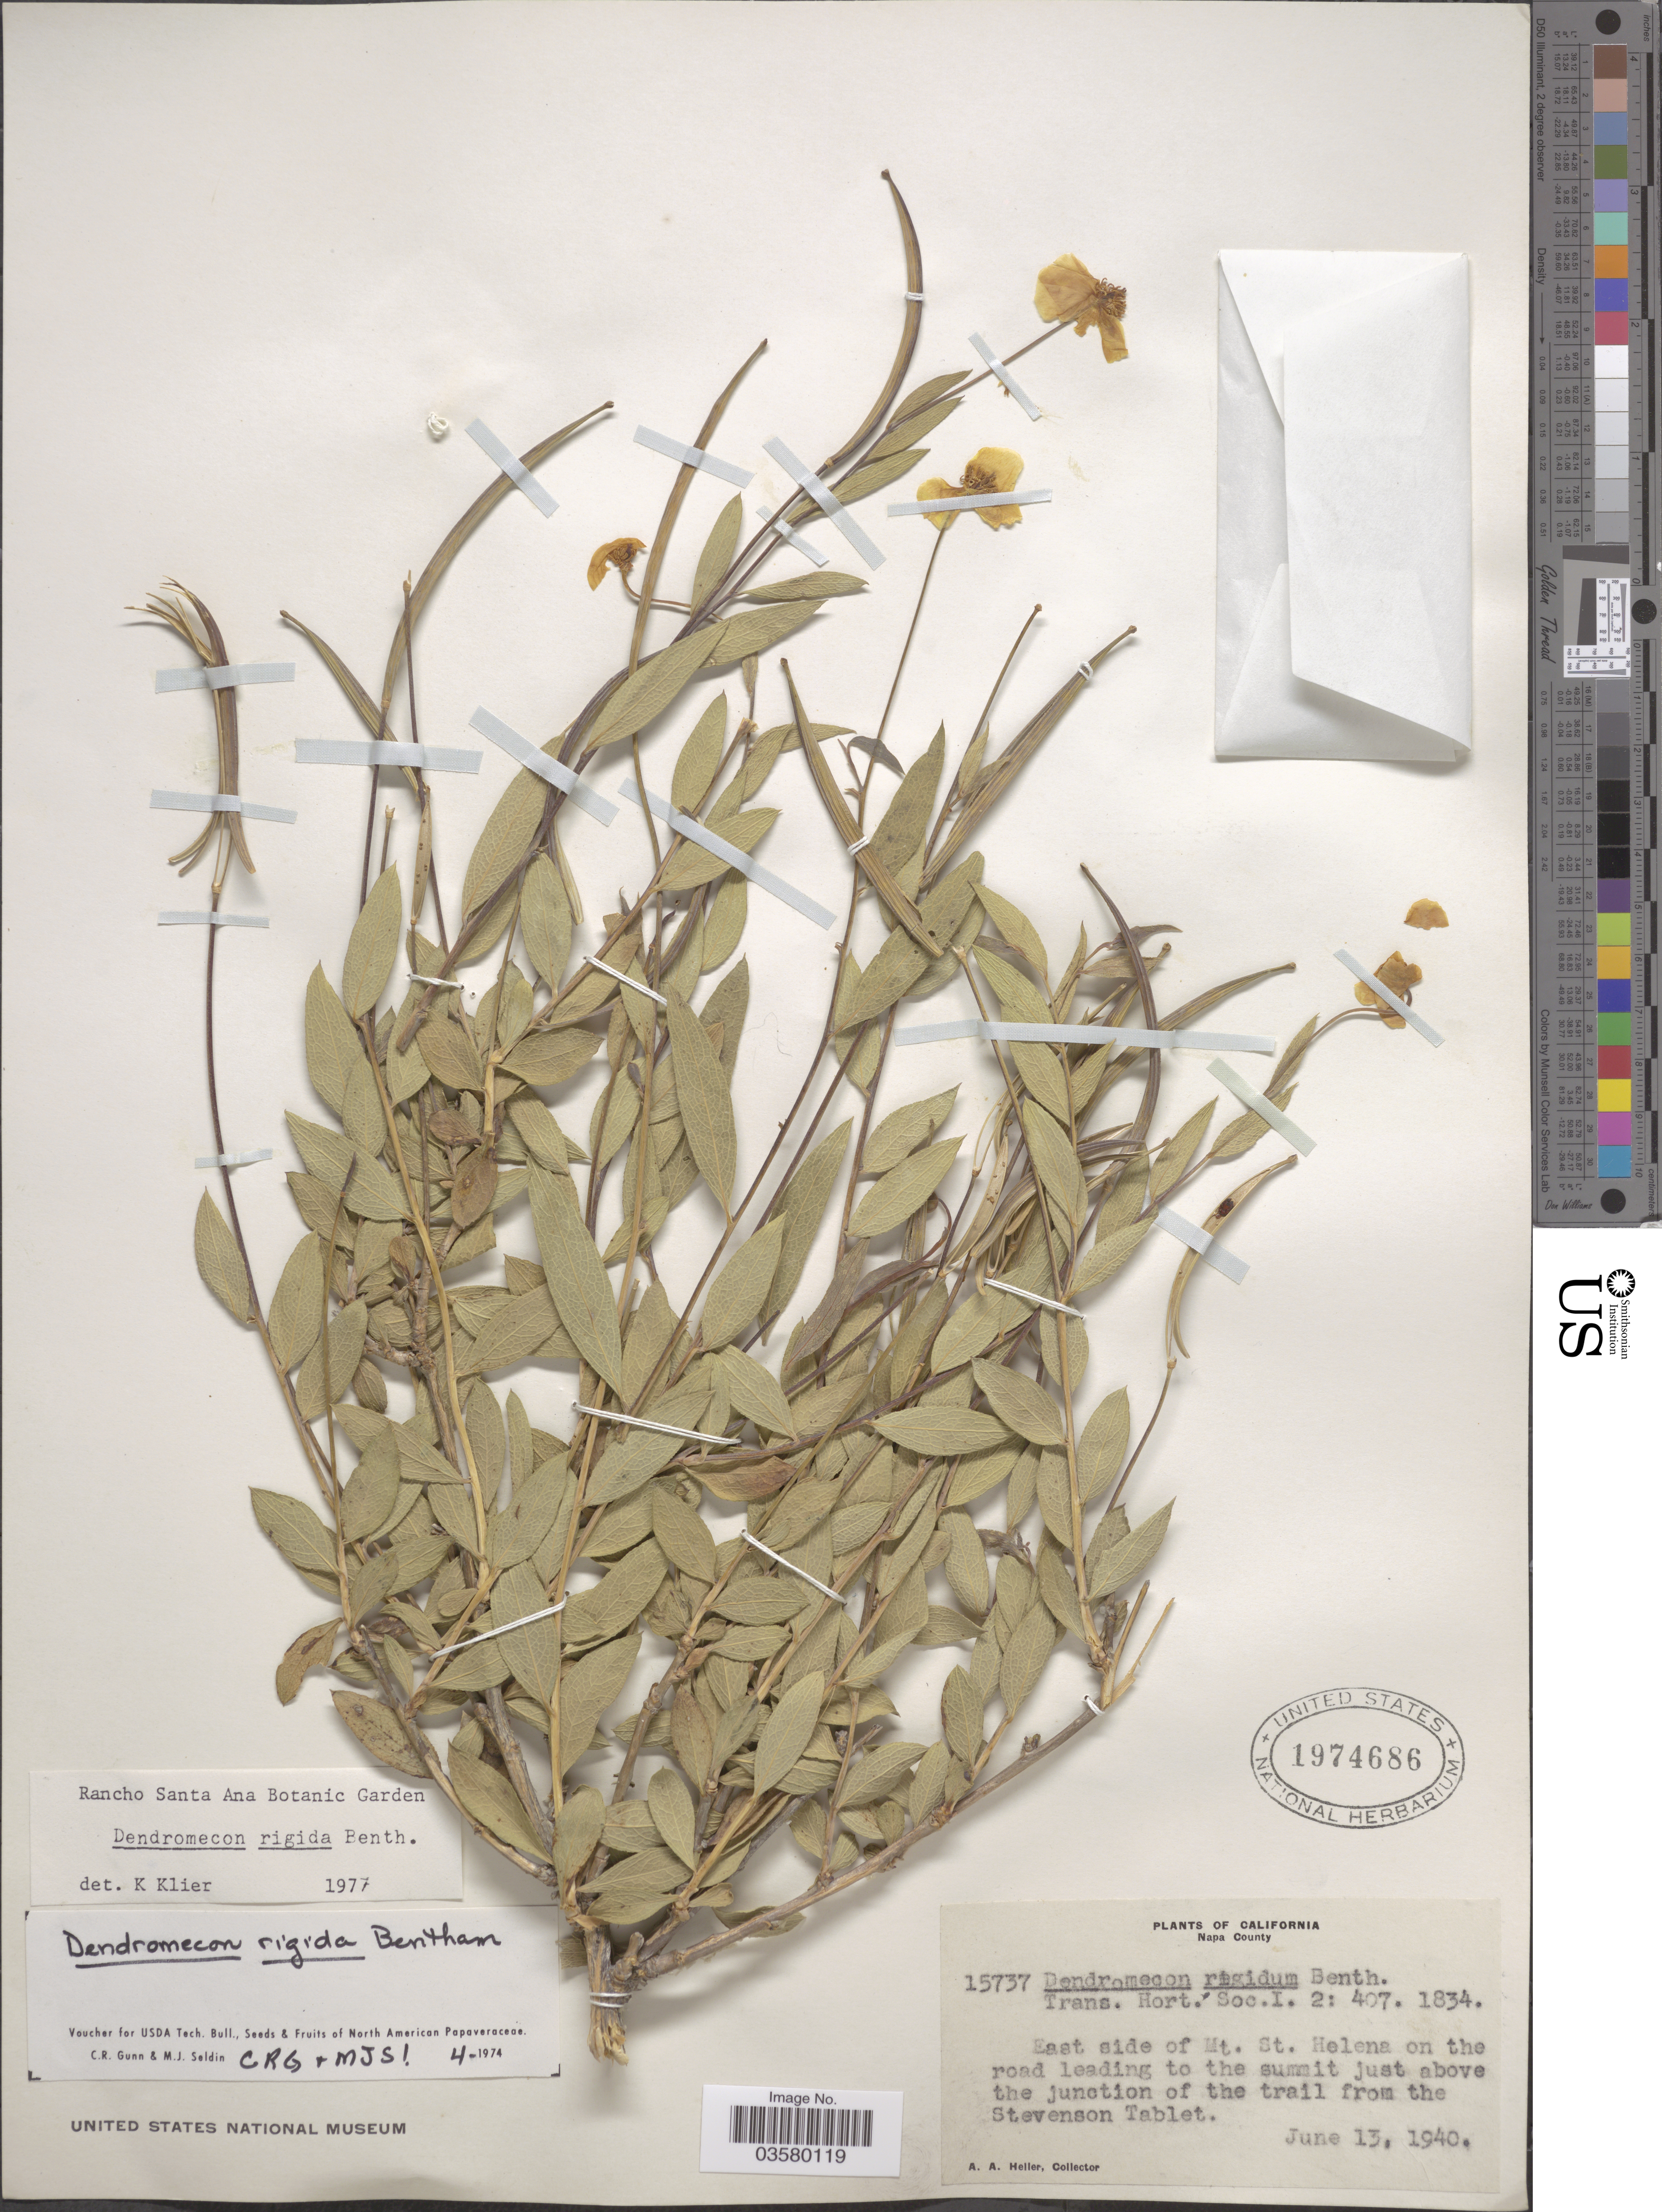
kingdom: Plantae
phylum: Tracheophyta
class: Magnoliopsida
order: Ranunculales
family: Papaveraceae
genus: Dendromecon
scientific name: Dendromecon rigida subsp. rigida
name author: Benth.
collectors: A. A. Heller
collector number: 15737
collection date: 1940-06-13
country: United States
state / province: California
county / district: Napa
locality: Napa County. East side of Mt. St. Helena on the road leading to the summit just above the junction of the trail from the Stevenson Tablet.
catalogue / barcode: US 1974686